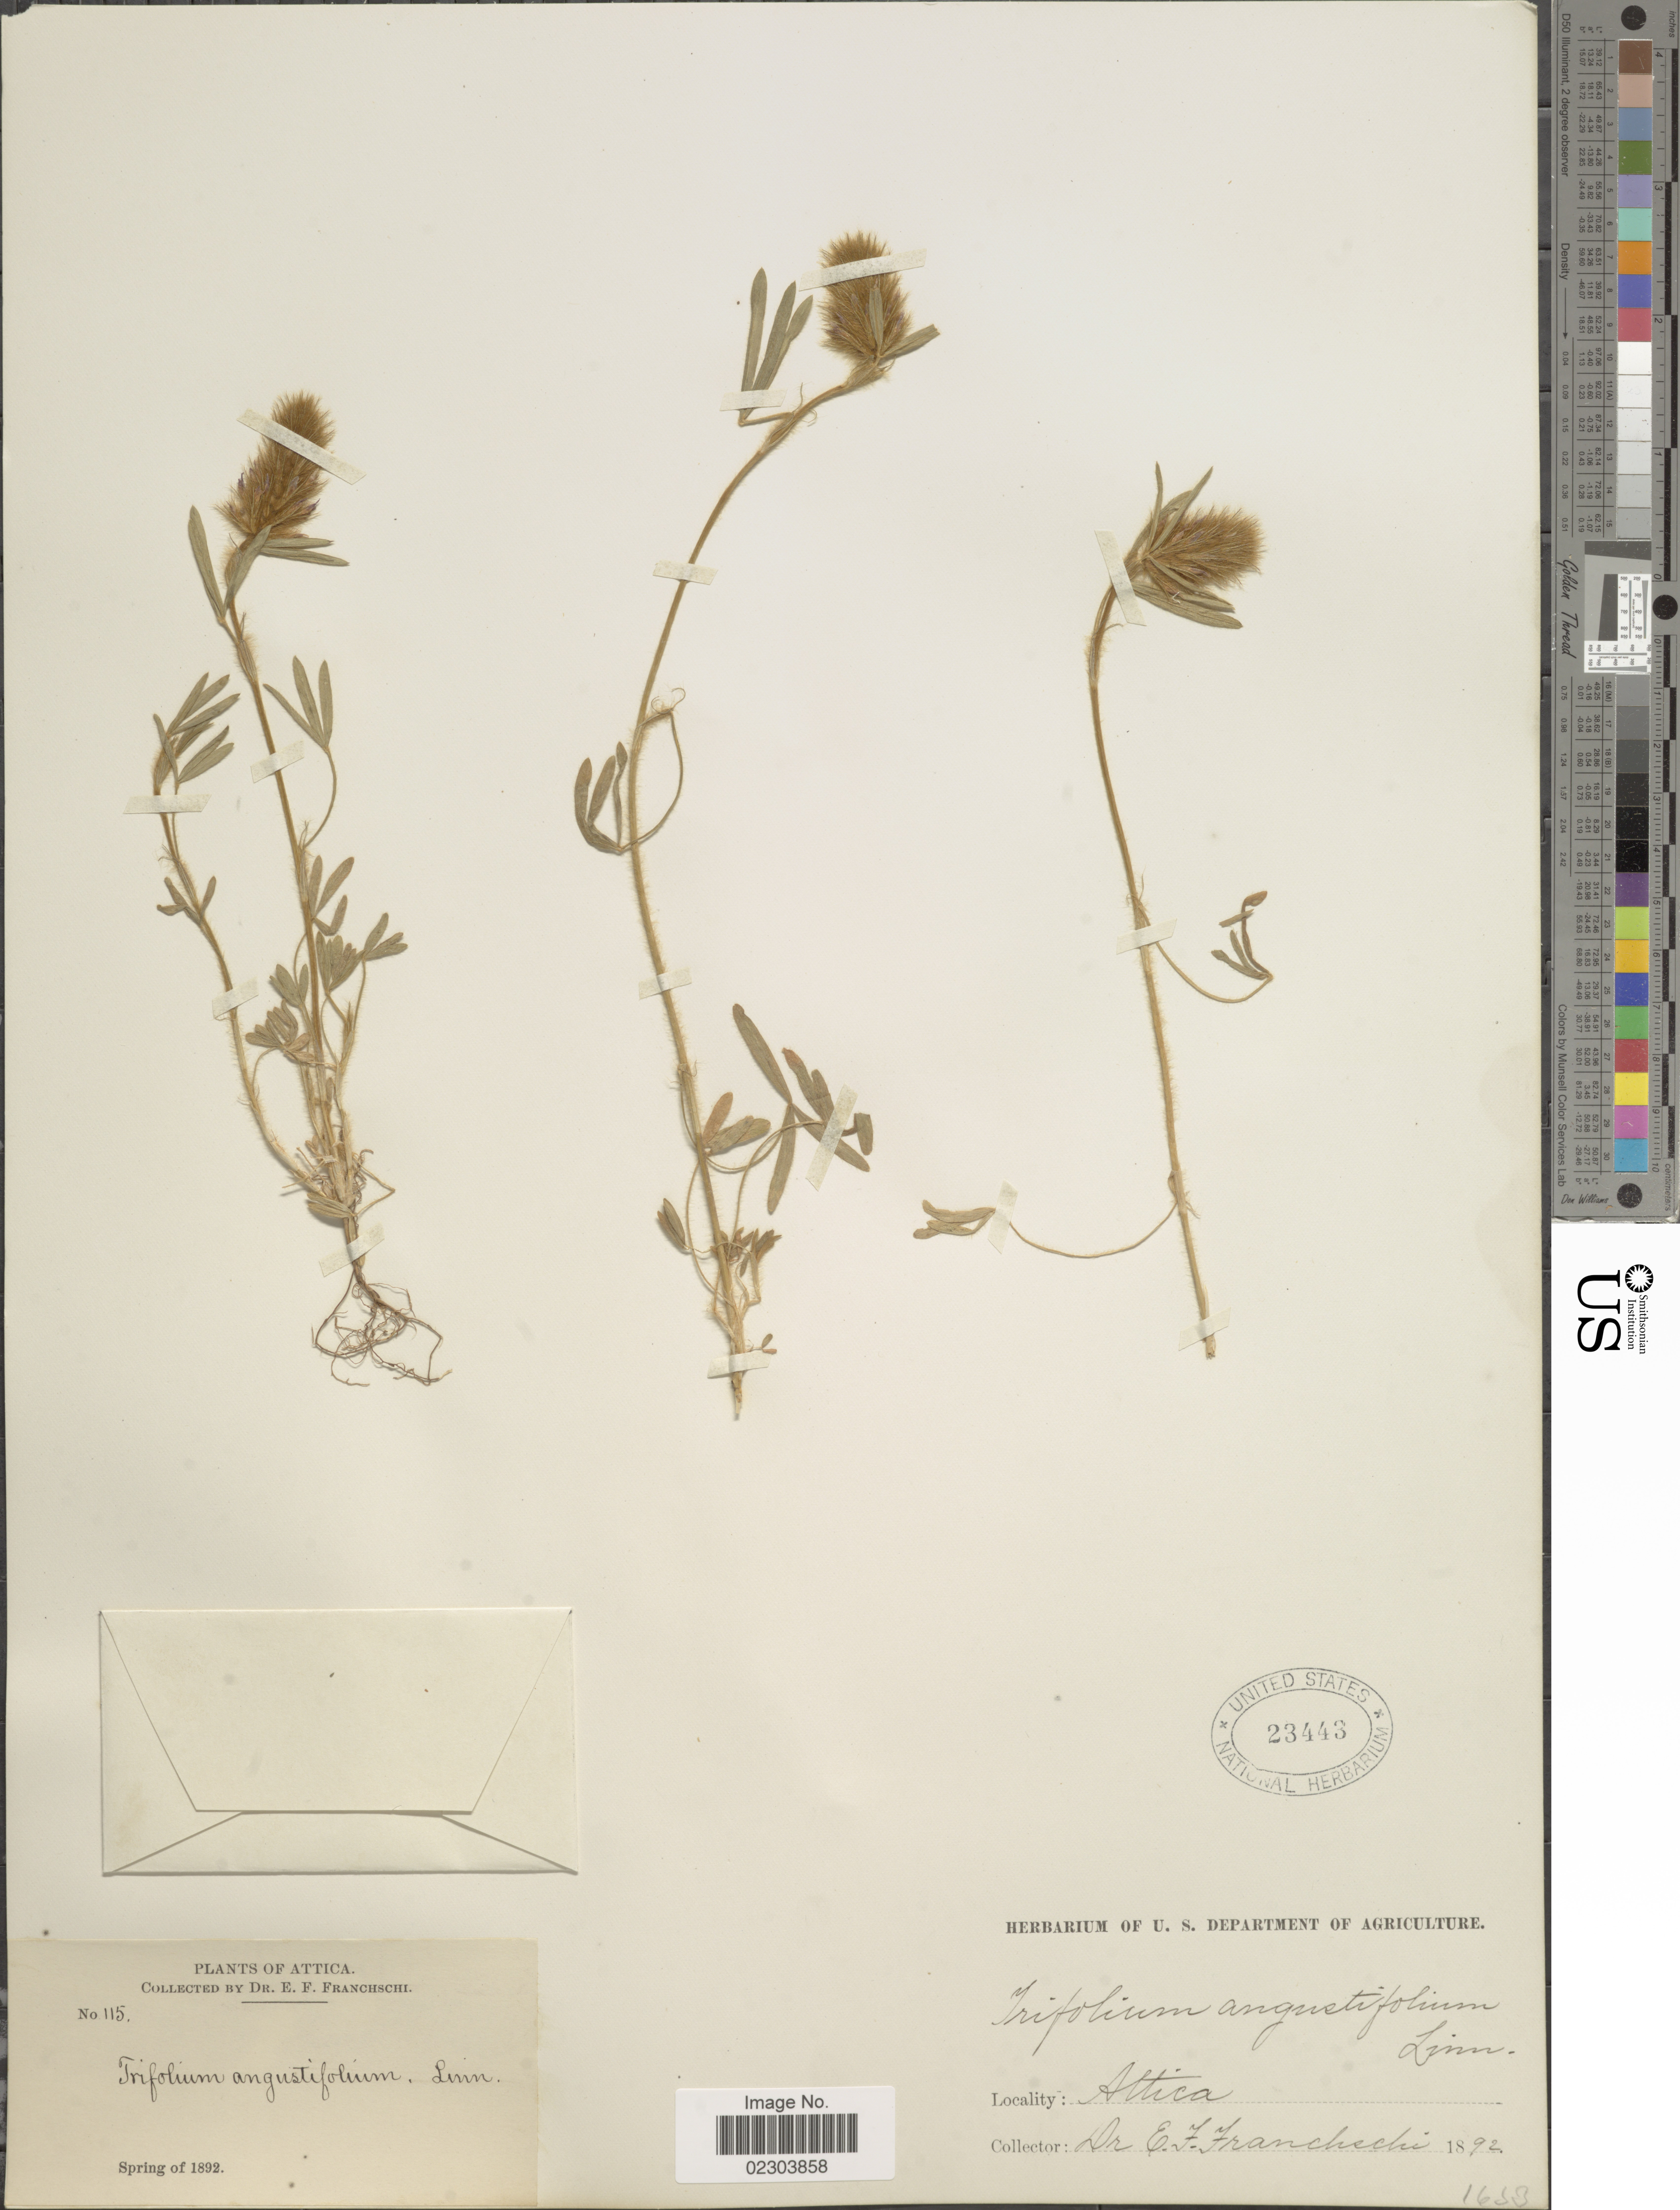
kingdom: Plantae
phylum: Tracheophyta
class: Magnoliopsida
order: Fabales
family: Fabaceae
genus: Trifolium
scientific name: Trifolium angustifolium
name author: L.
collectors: E. Franchschi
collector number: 115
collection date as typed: spring of 1892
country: Greece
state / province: Attica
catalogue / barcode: US 23443